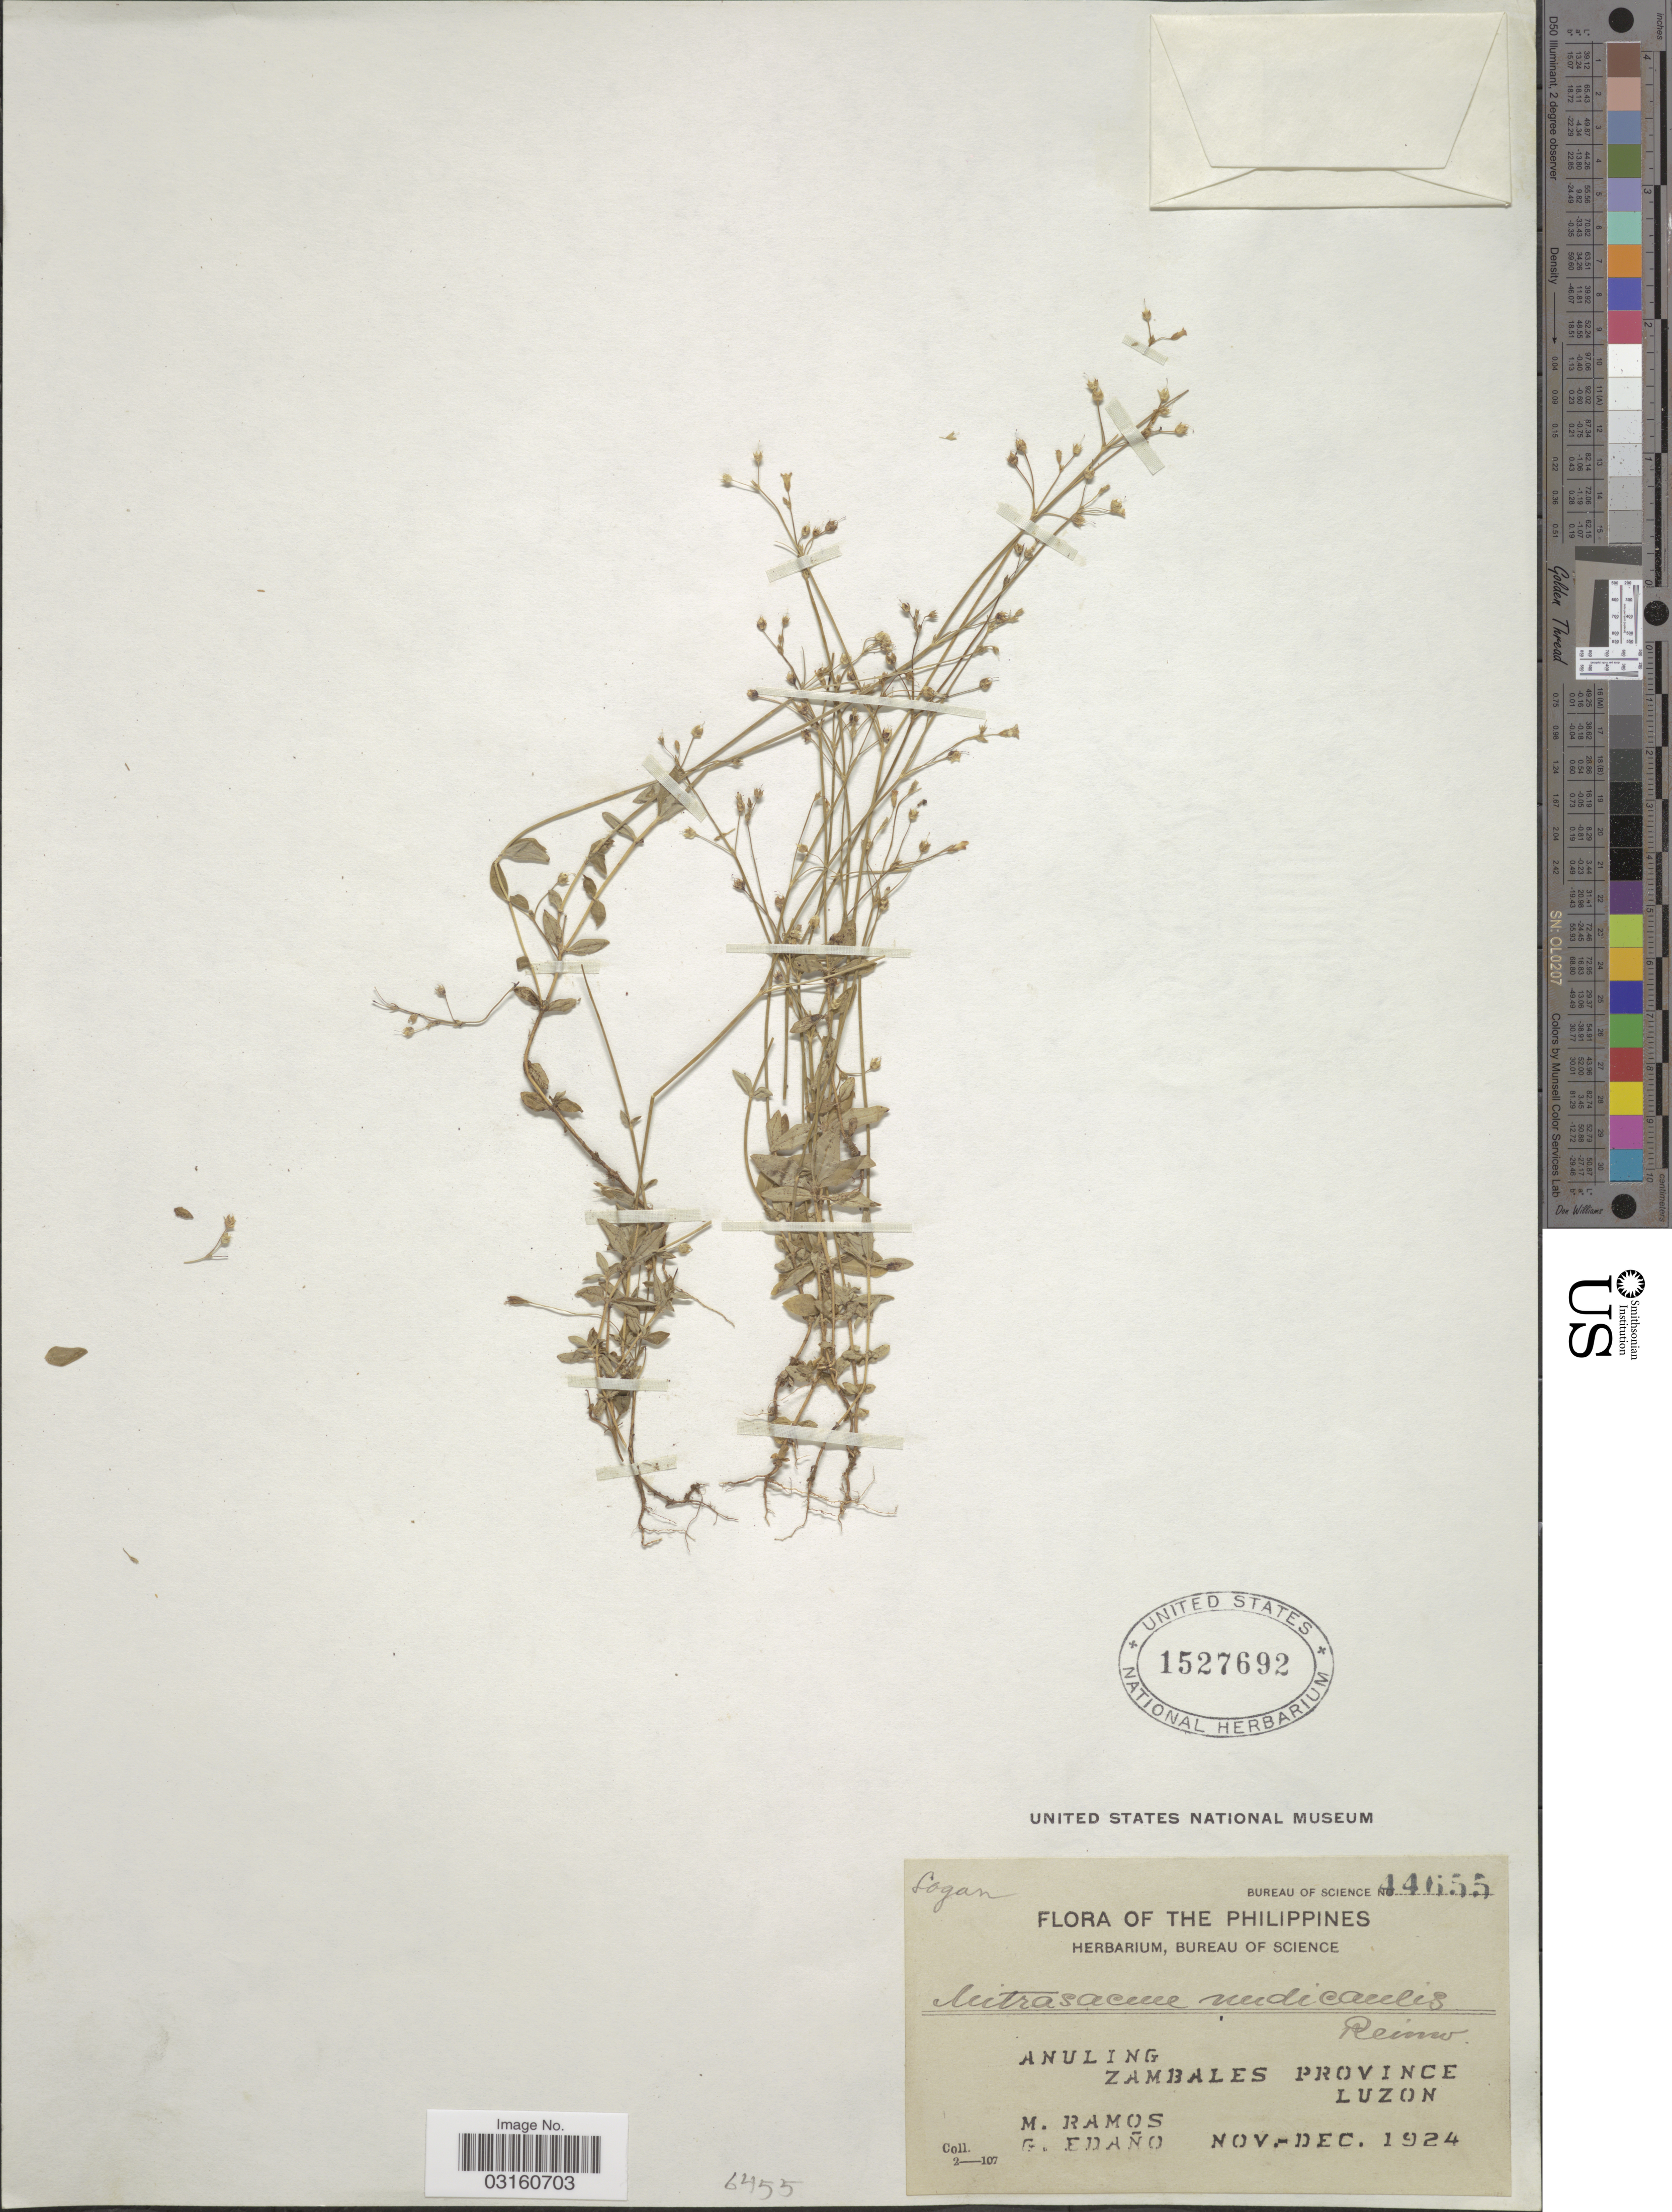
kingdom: Plantae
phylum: Tracheophyta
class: Magnoliopsida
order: Gentianales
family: Loganiaceae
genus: Mitrasacme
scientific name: Mitrasacme nudicaulis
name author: Reinw.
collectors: M. Ramos & G. Edaño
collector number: Bureau of Science 44655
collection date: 1924-11/1924-12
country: Philippines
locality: Anuling. Zambales Province. Luzon.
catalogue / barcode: US 1527692